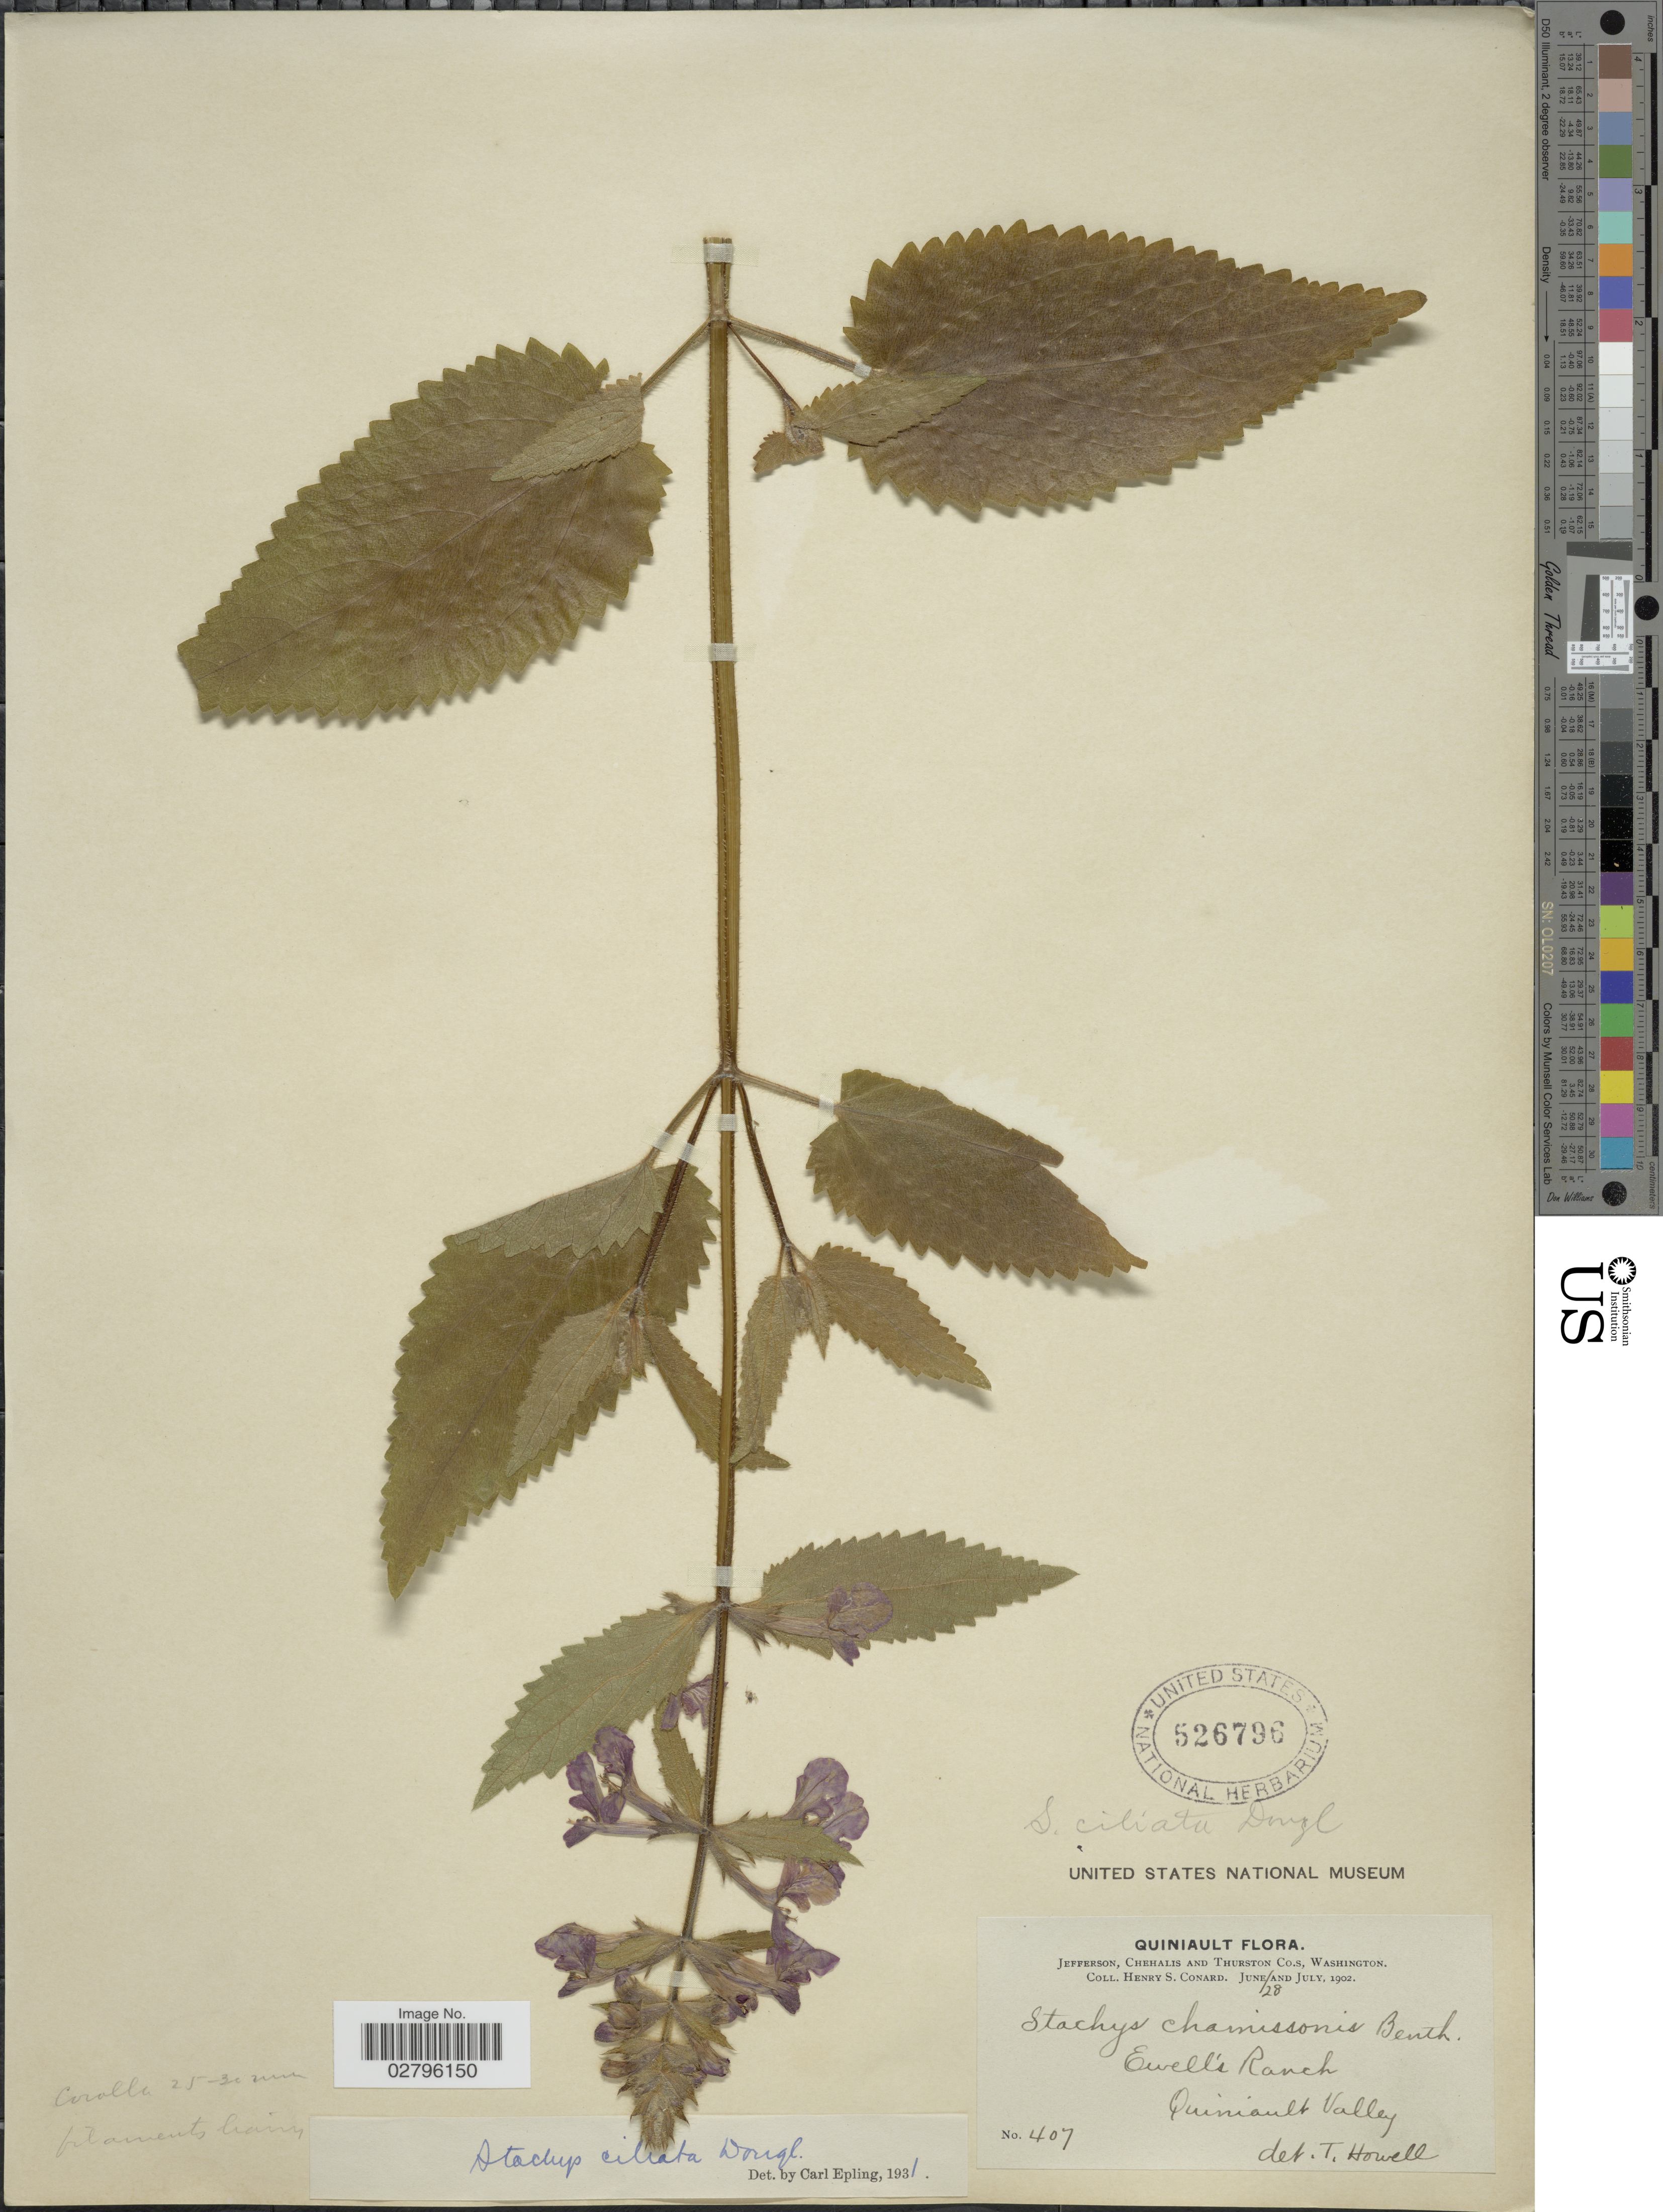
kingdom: Plantae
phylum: Tracheophyta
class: Magnoliopsida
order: Lamiales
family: Lamiaceae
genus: Stachys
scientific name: Stachys ciliata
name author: Douglas ex Benth.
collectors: H. S. Conard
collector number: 407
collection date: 1902-06-28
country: United States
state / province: Washington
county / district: Thurston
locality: Quiniault, Jefferson, Chehalis and Thurston Co., Ewell's Ranch, Quiniault Valley.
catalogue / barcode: US 526796